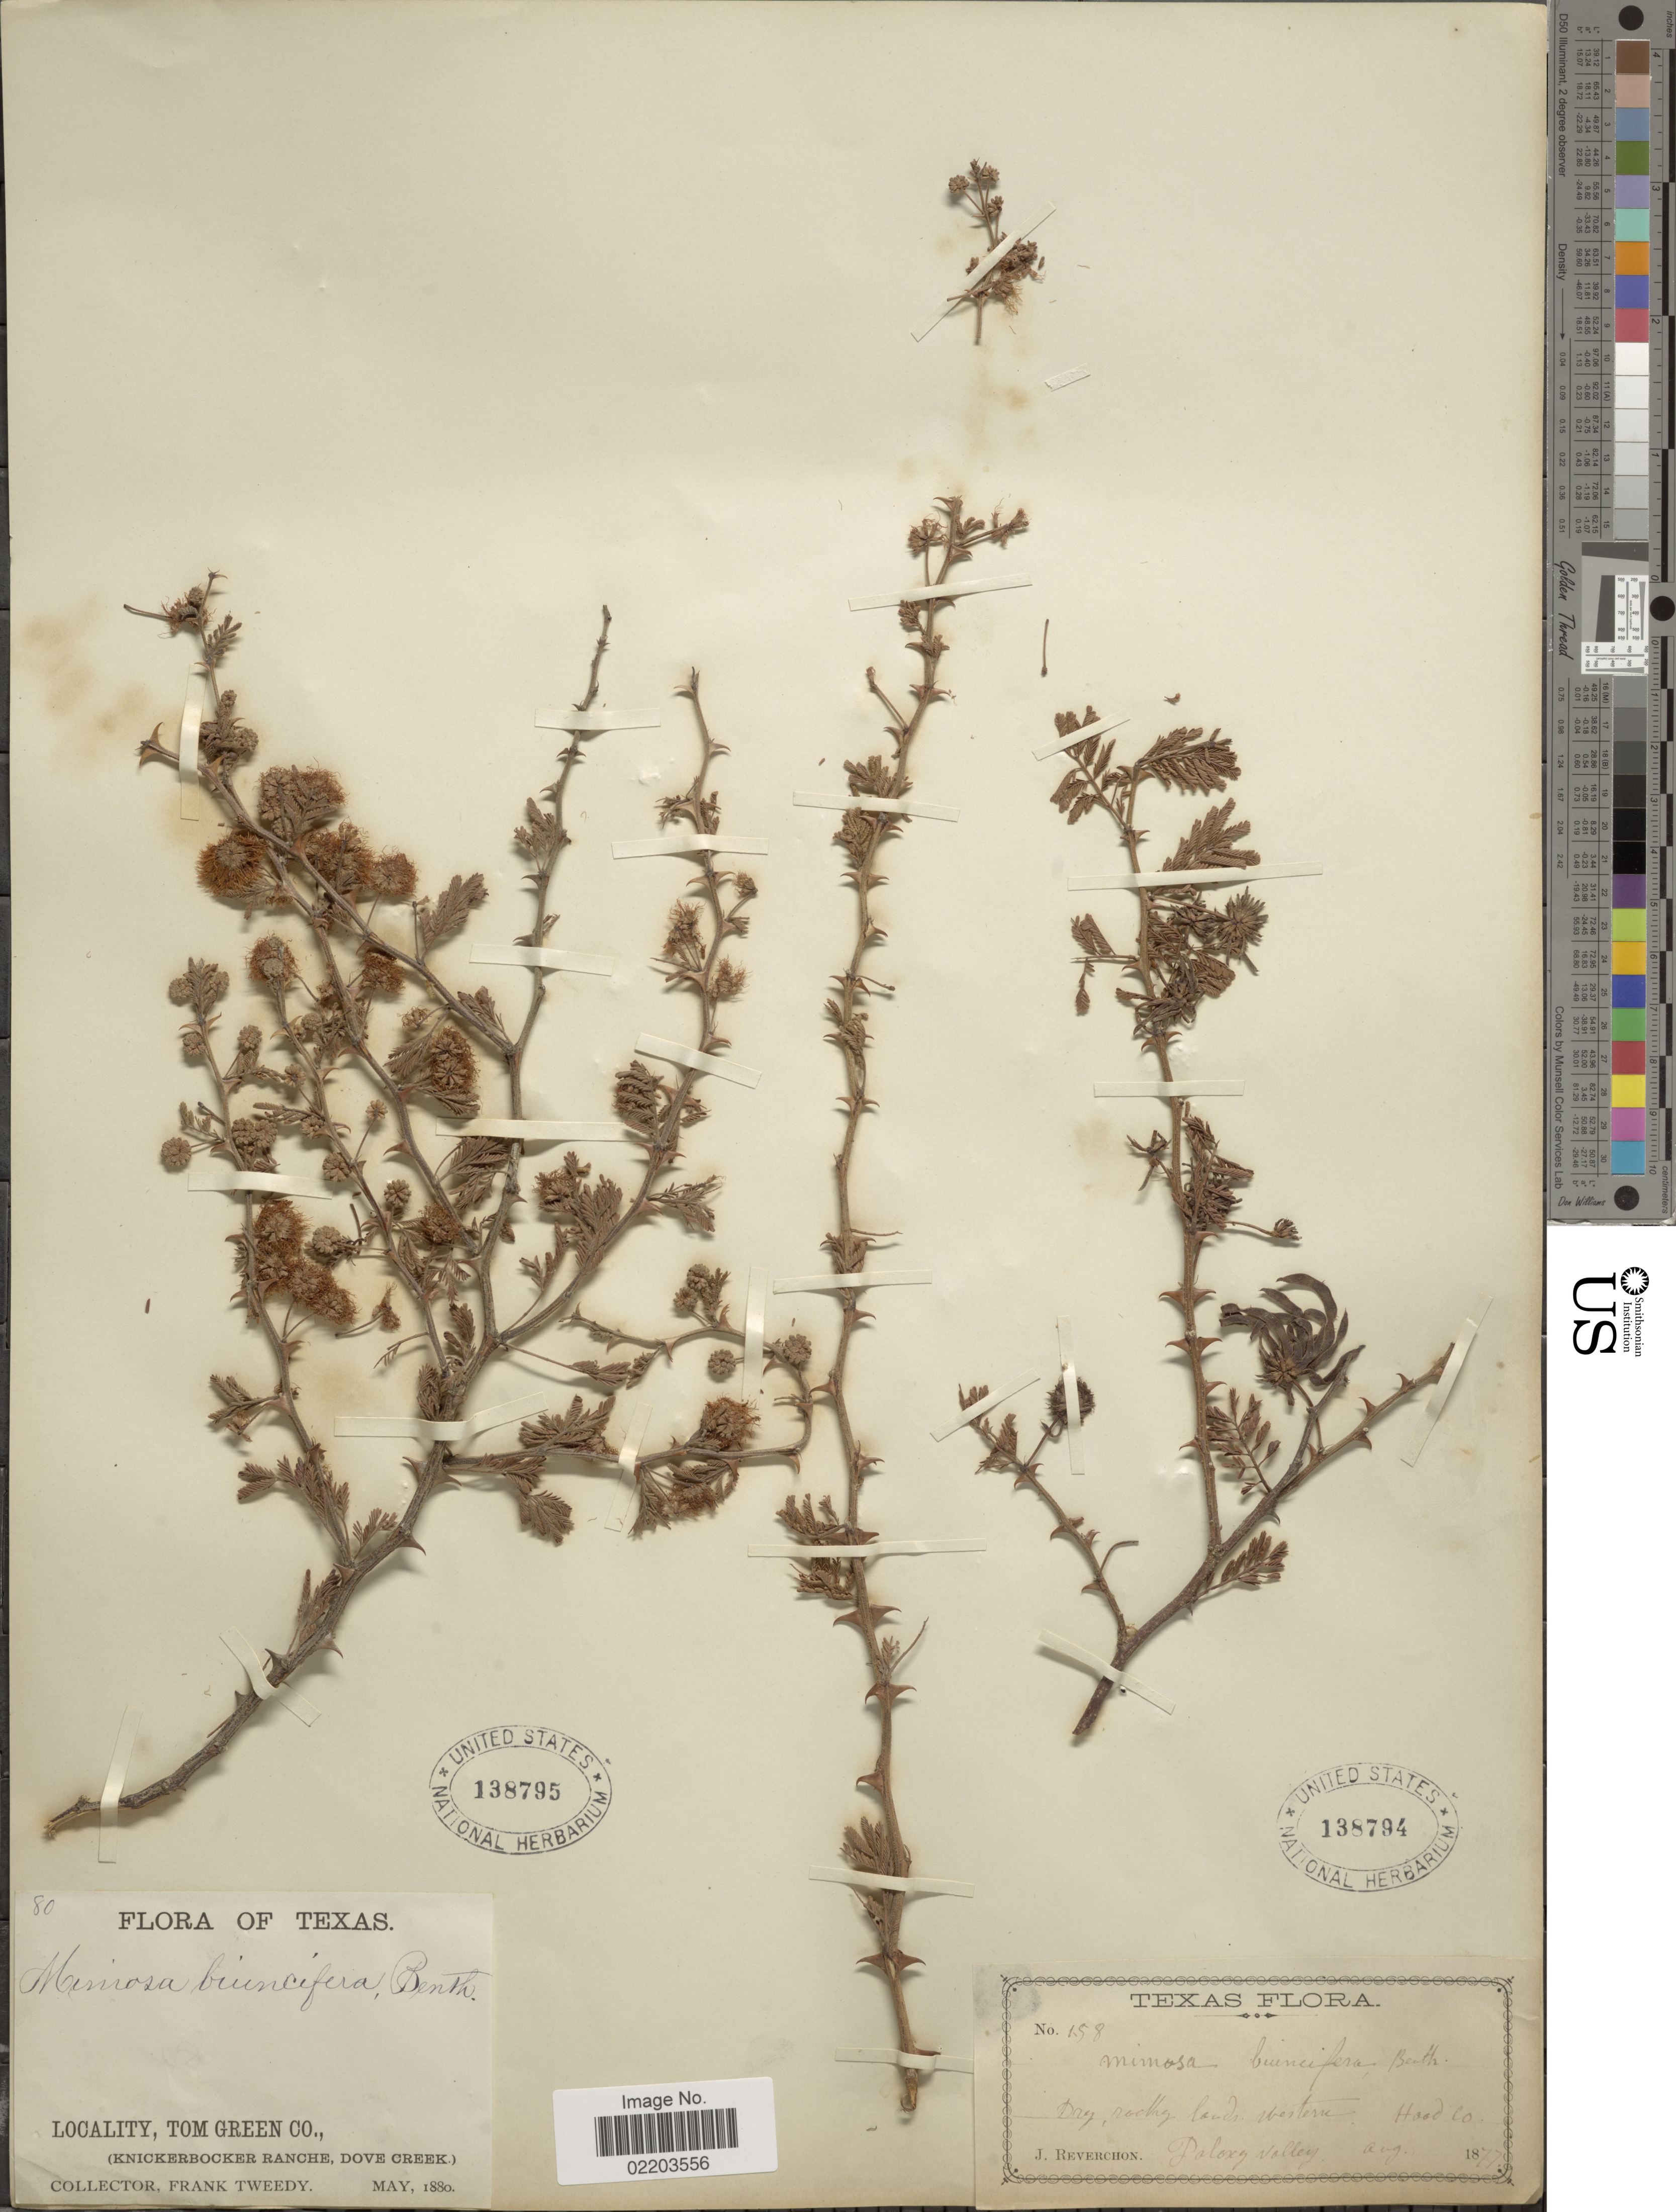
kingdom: Plantae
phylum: Tracheophyta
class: Magnoliopsida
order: Fabales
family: Fabaceae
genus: Mimosa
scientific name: Mimosa biuncifera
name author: Benth.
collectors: J. Reverchon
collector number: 158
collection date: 1877-08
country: United States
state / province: Texas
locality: Dry, rocky lands Western, Hood Co, Poloxy Valley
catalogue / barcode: US 138794-2